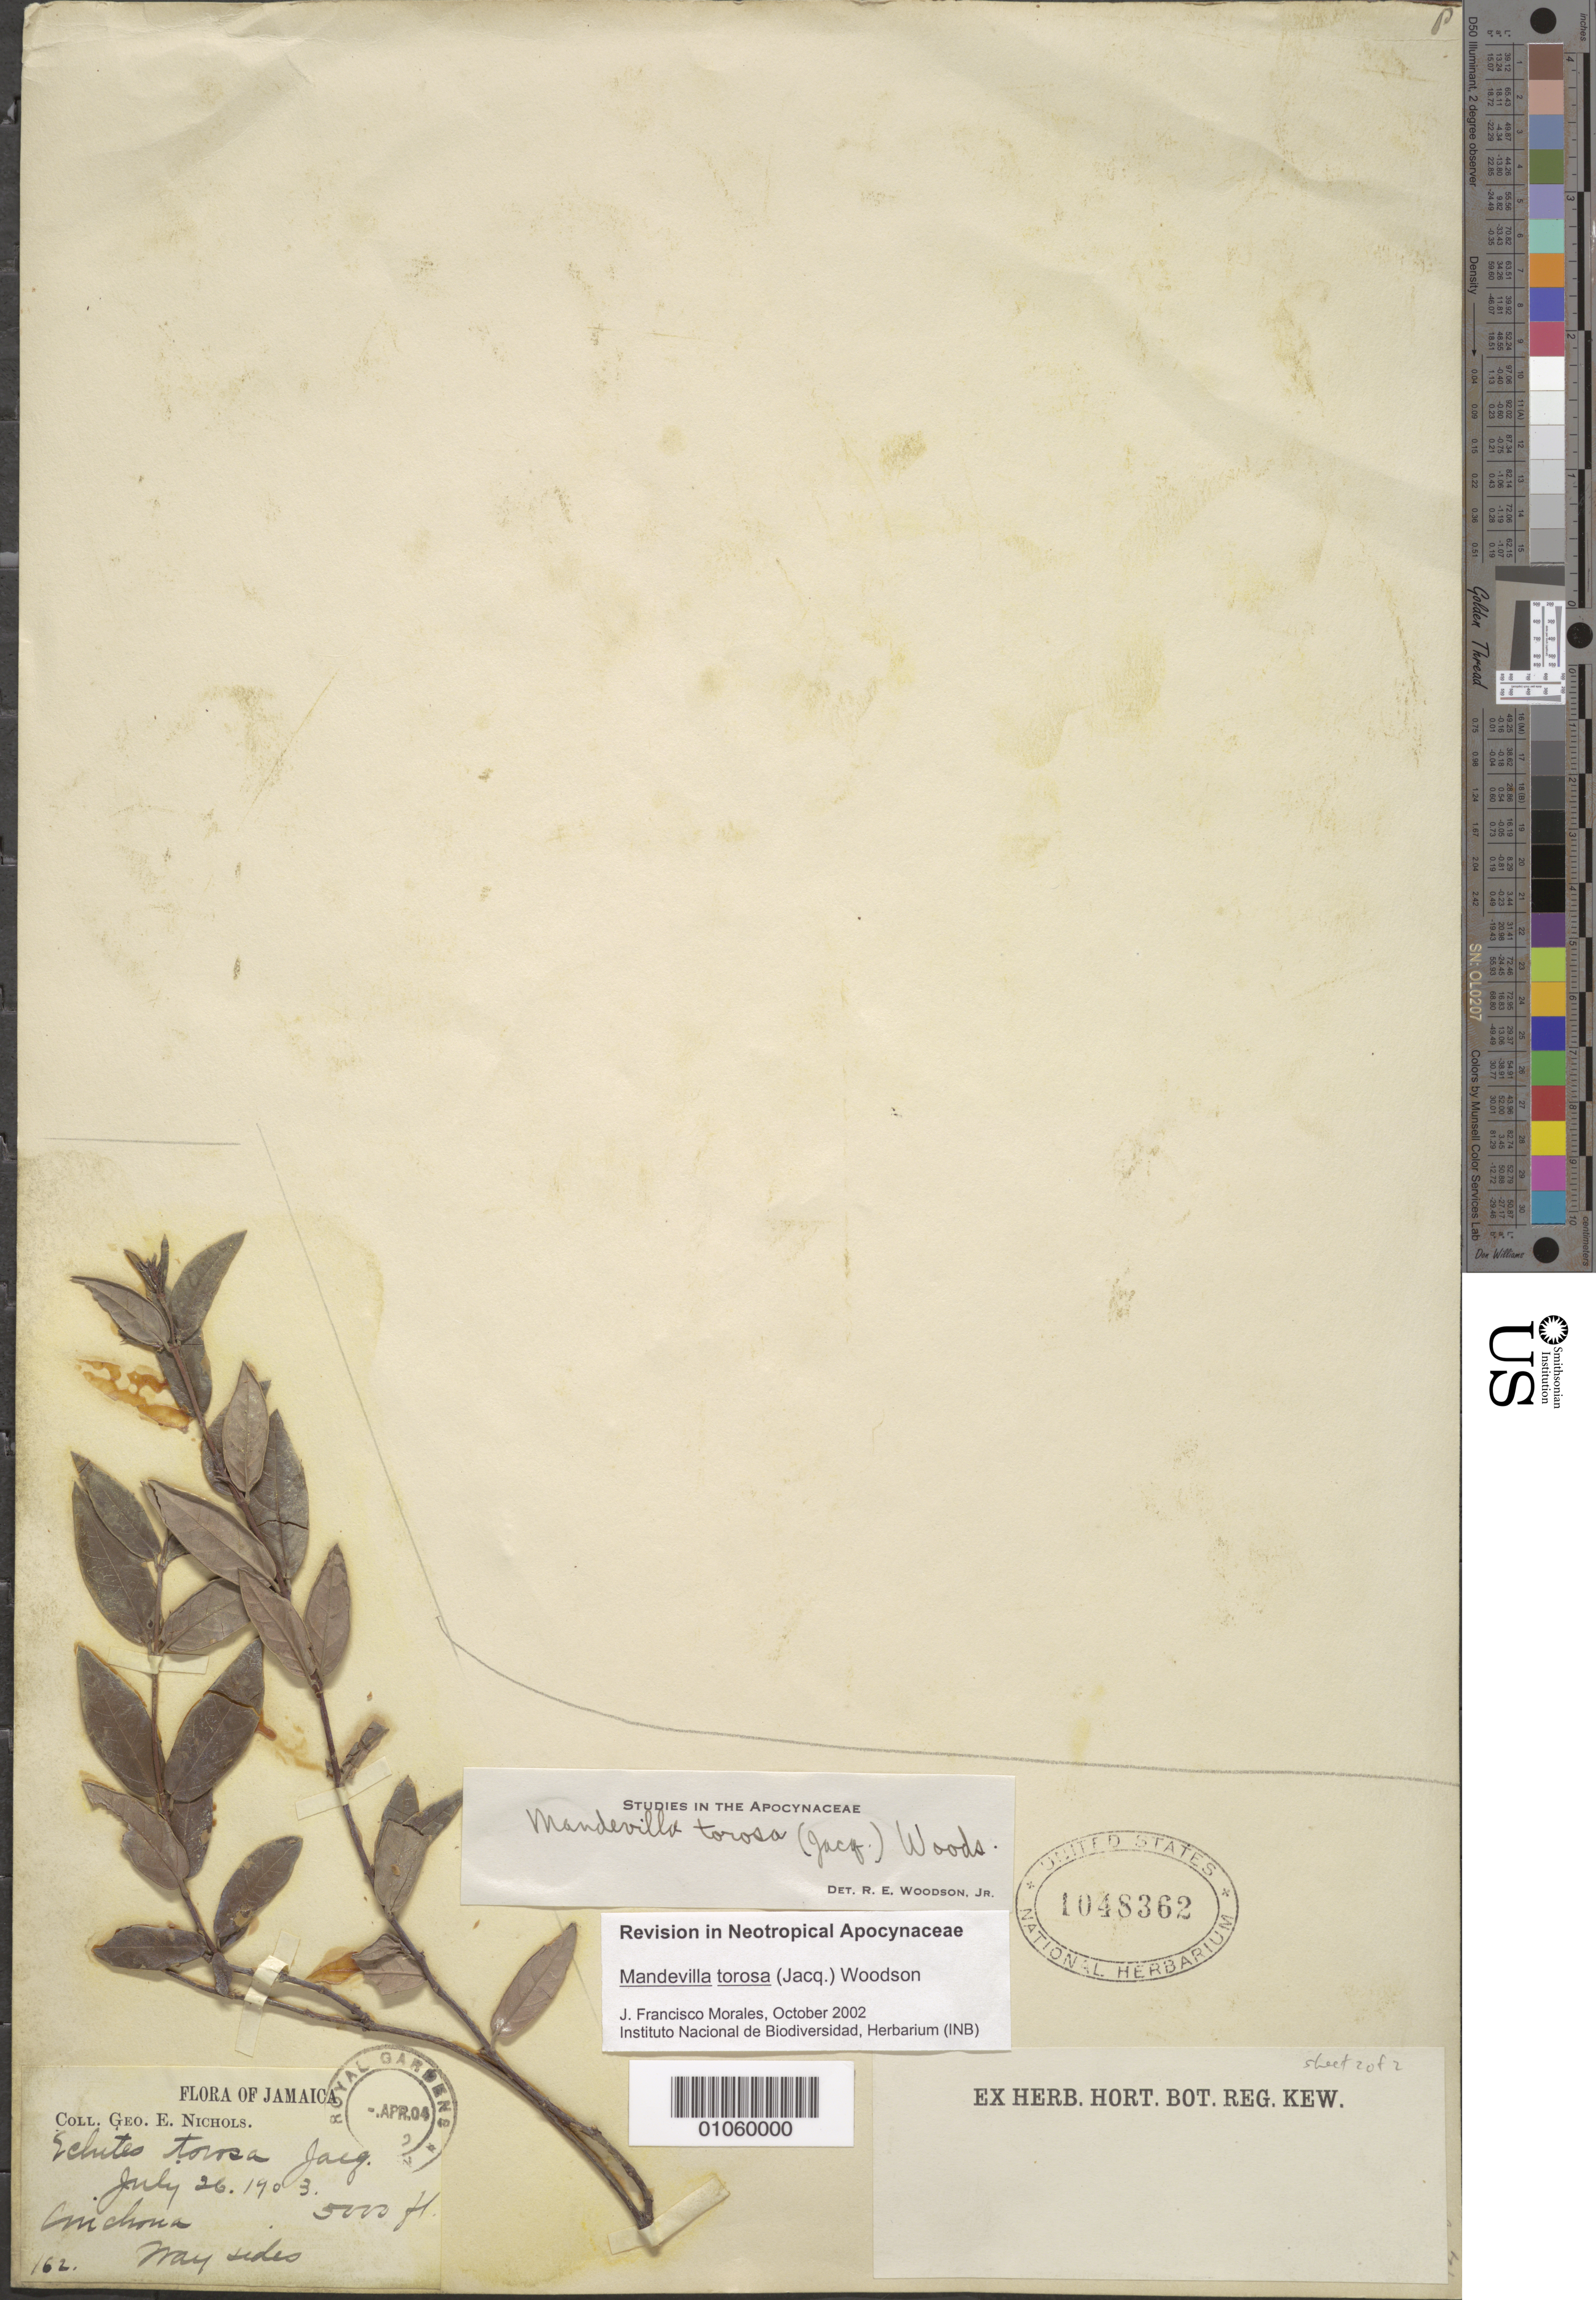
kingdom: Plantae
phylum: Tracheophyta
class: Magnoliopsida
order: Gentianales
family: Apocynaceae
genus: Mandevilla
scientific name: Mandevilla torosa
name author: (Jacq.) Woodson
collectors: G. E. Nichols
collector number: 162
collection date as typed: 26 Jul 1903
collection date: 1903-07-26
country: Jamaica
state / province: Saint Andrew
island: Jamaica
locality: Waysides, Cinchona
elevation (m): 1524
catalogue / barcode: US 1048362